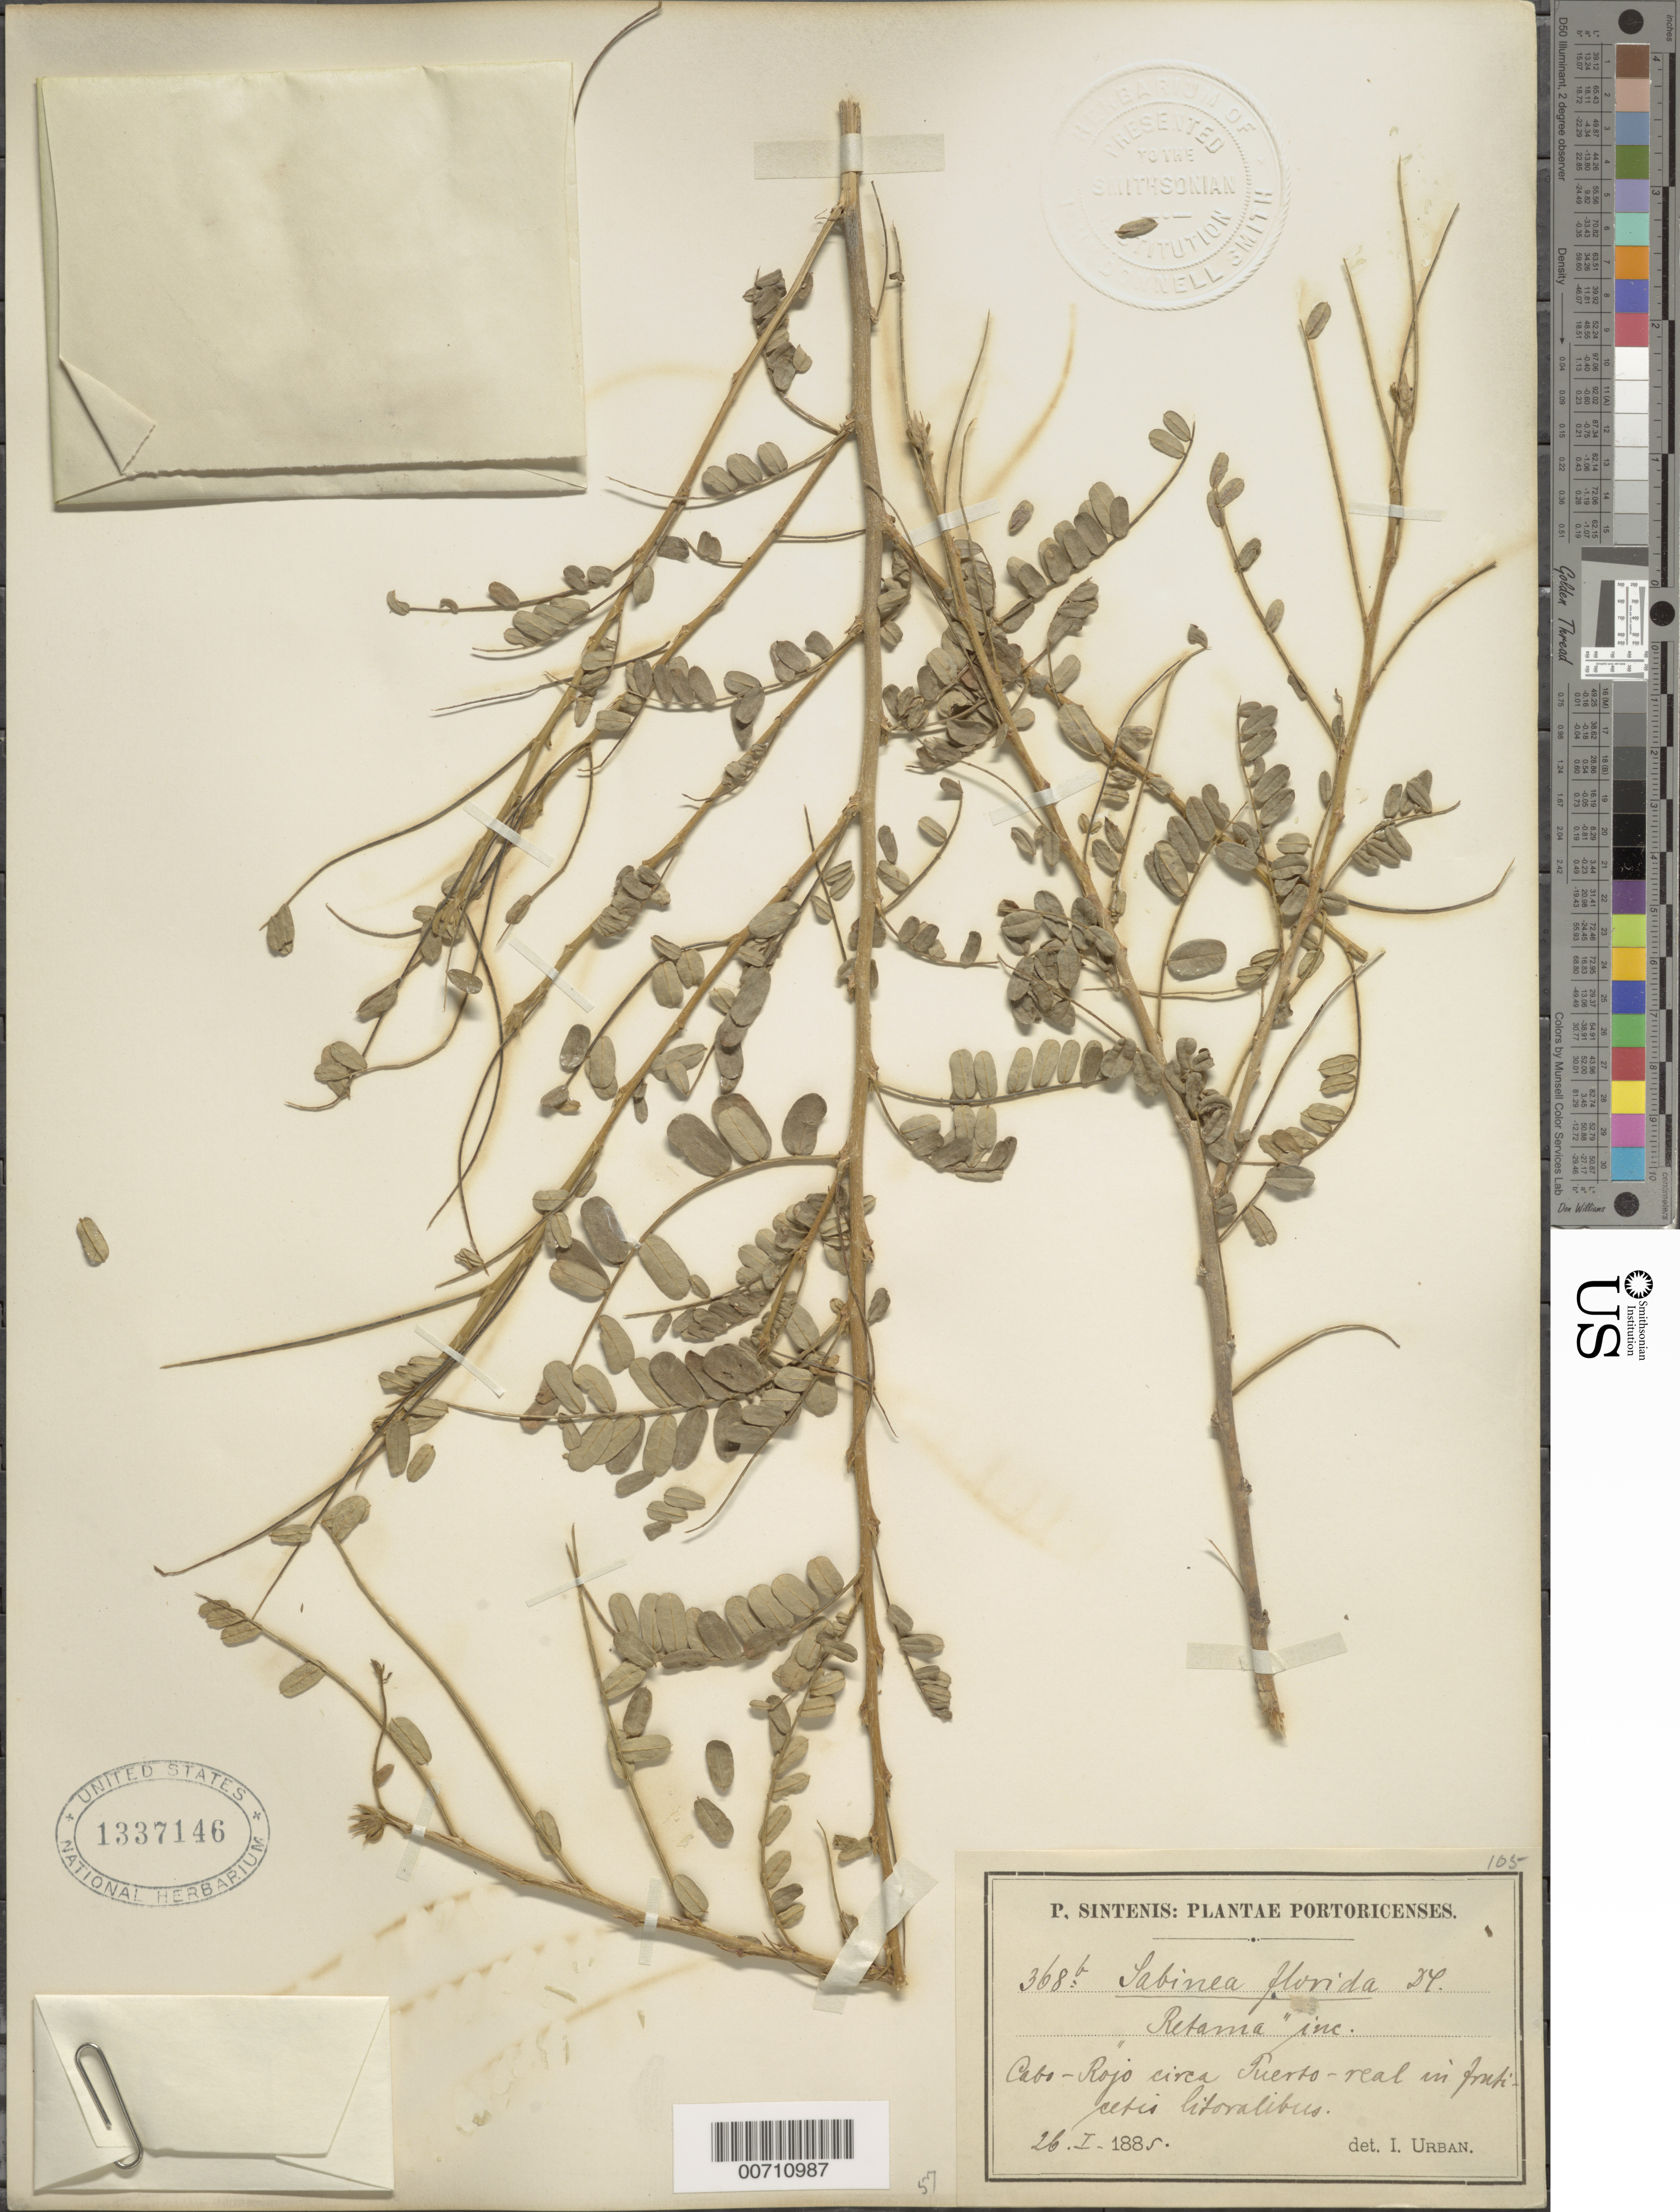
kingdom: Plantae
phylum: Tracheophyta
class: Magnoliopsida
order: Fabales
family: Fabaceae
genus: Poitea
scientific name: Poitea florida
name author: (Vahl) Lavin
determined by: Strong, Mark T., (BOT), Smithsonian Institution - National Museum of Natural History (UNITED STATES)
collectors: P. Sintenis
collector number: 368b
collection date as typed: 26 Jan 1885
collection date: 1885-01-26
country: Puerto Rico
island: Greater Antilles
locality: Cabo-Rojo circa Puerto-Real in fruticetis litoralibus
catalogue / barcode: US 1337146